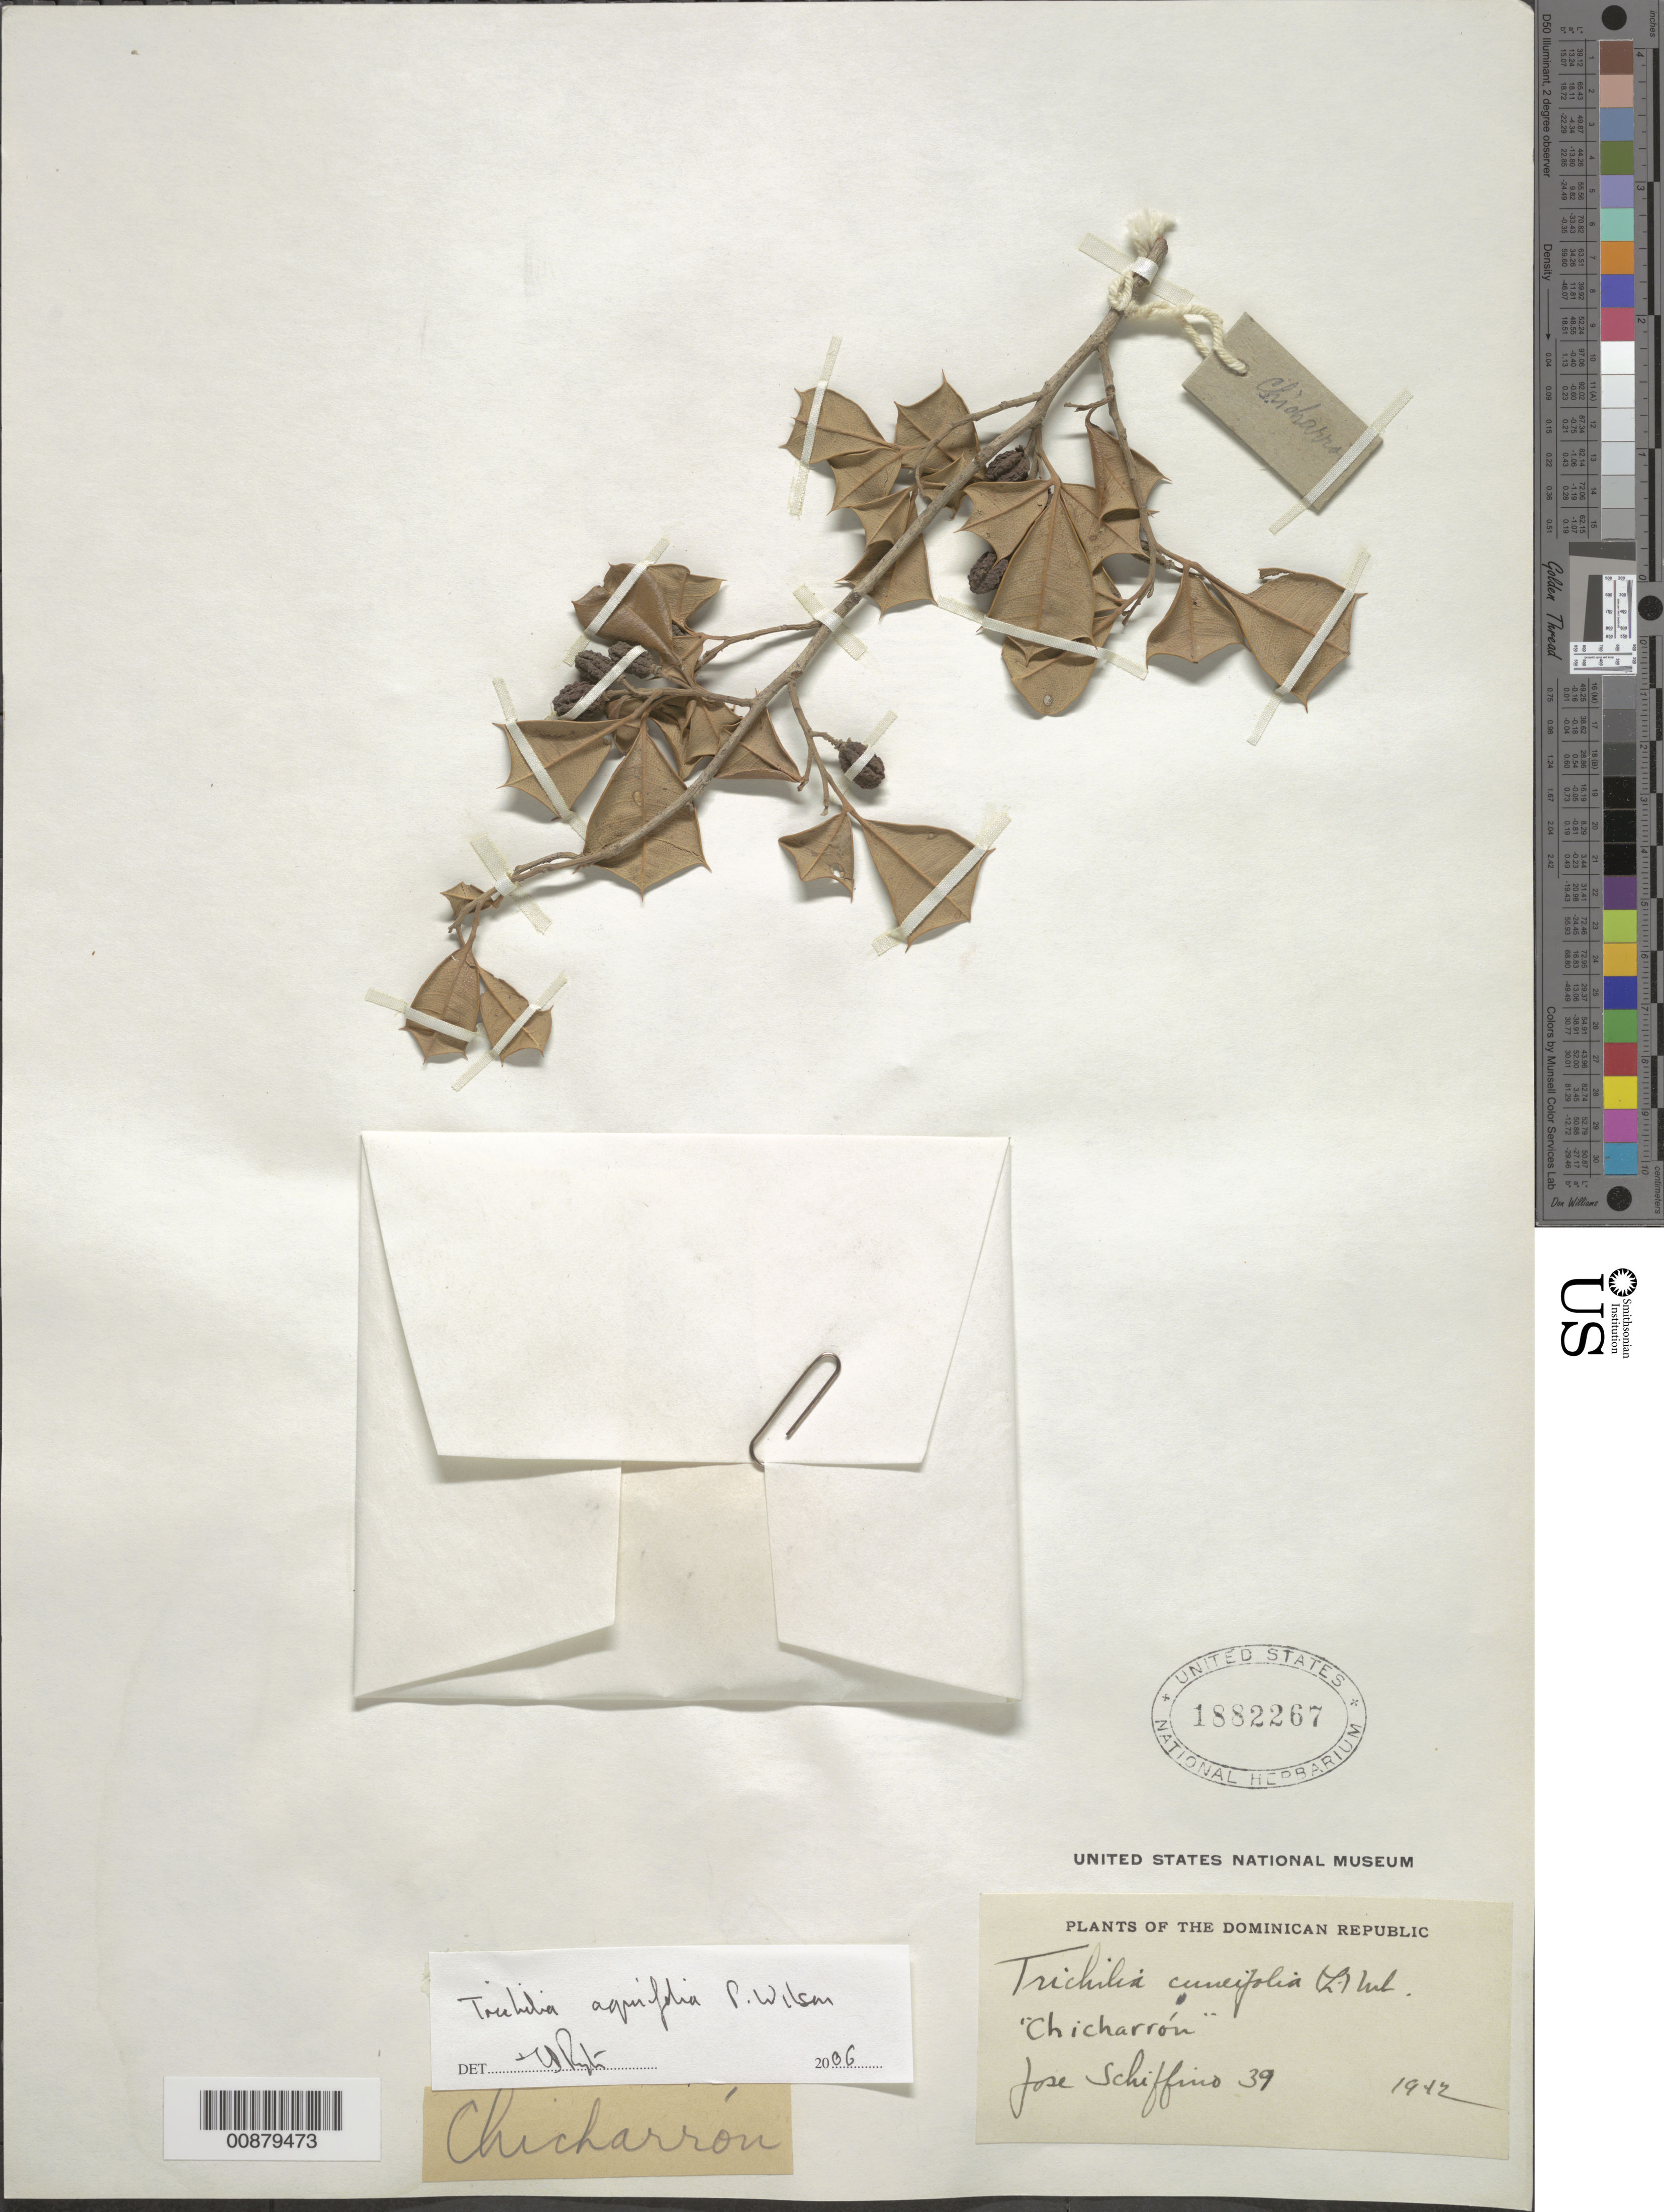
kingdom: Plantae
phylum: Tracheophyta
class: Magnoliopsida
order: Sapindales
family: Meliaceae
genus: Trichilia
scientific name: Trichilia aquifolia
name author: P. Wilson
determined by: Pennington, T. D., (K)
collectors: J. Schiffino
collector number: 39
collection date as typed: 1942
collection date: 1942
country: Dominican Republic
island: Hispaniola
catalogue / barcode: US 1882267